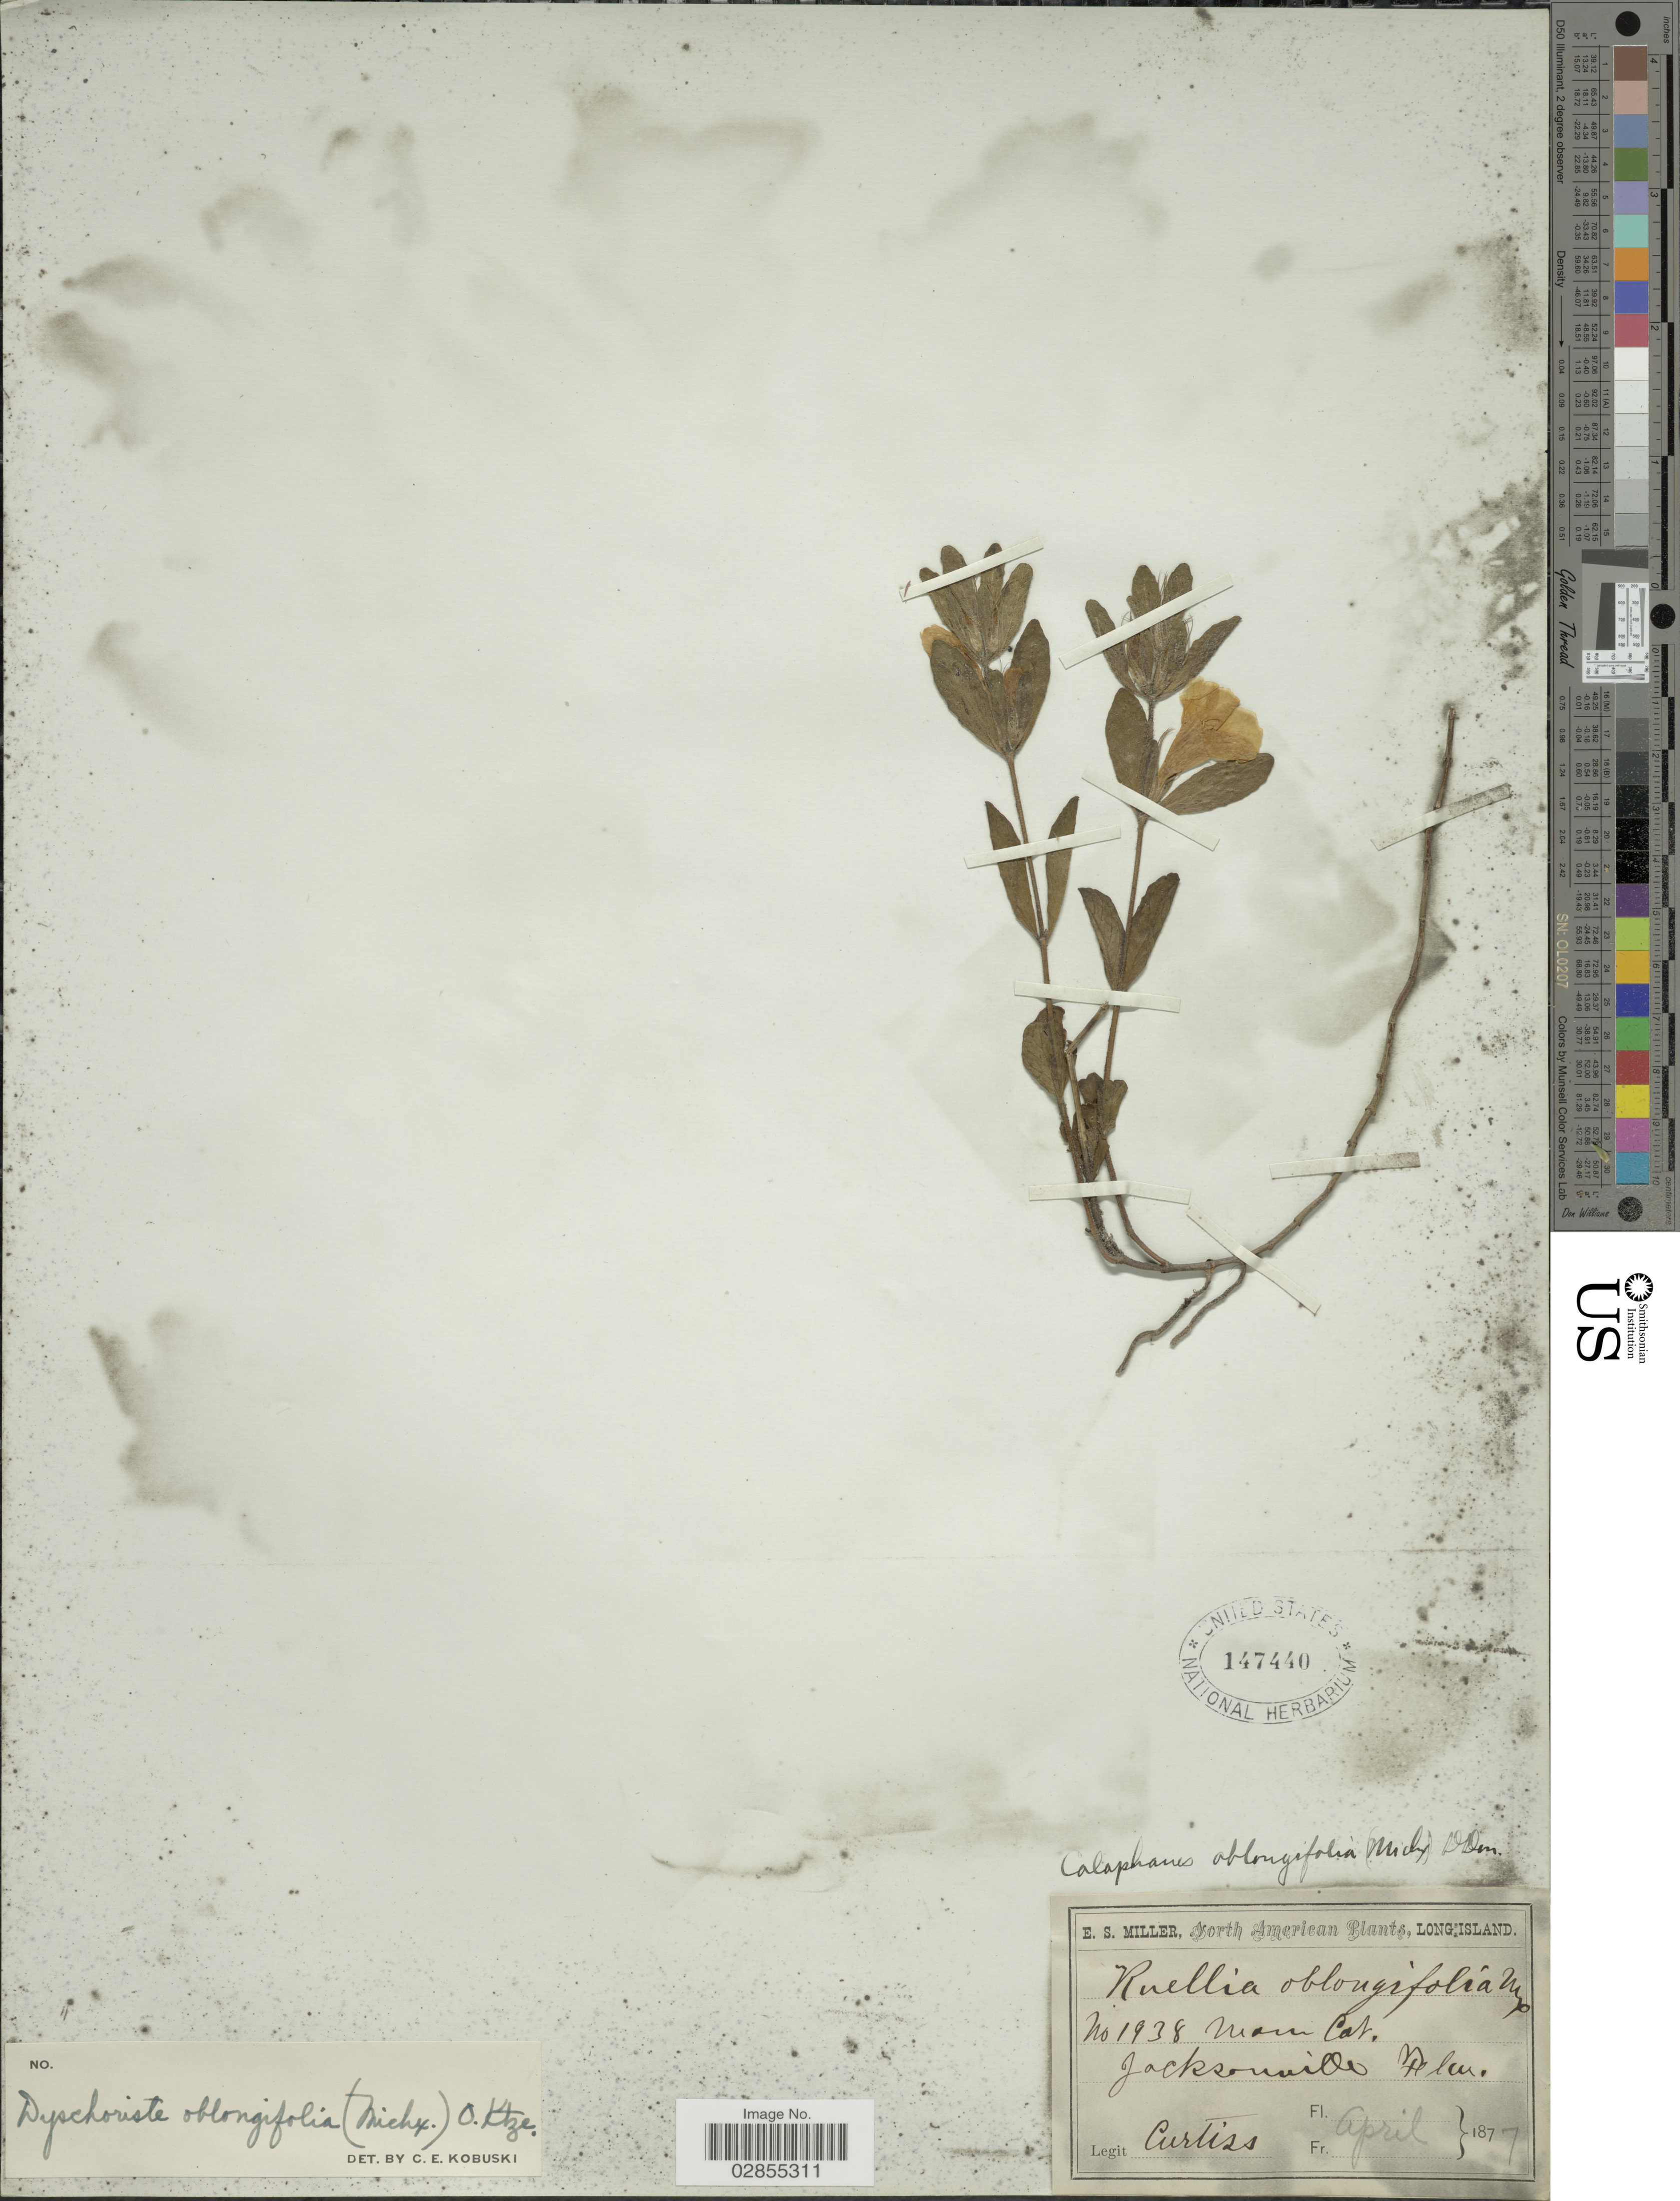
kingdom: Plantae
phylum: Tracheophyta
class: Magnoliopsida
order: Lamiales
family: Acanthaceae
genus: Dyschoriste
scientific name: Dyschoriste oblongifolia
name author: (Michx.) Kuntze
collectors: -. Curtiss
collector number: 1938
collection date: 1877-04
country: United States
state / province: Florida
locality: Long Island. Jacksonville.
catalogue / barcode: US 147440